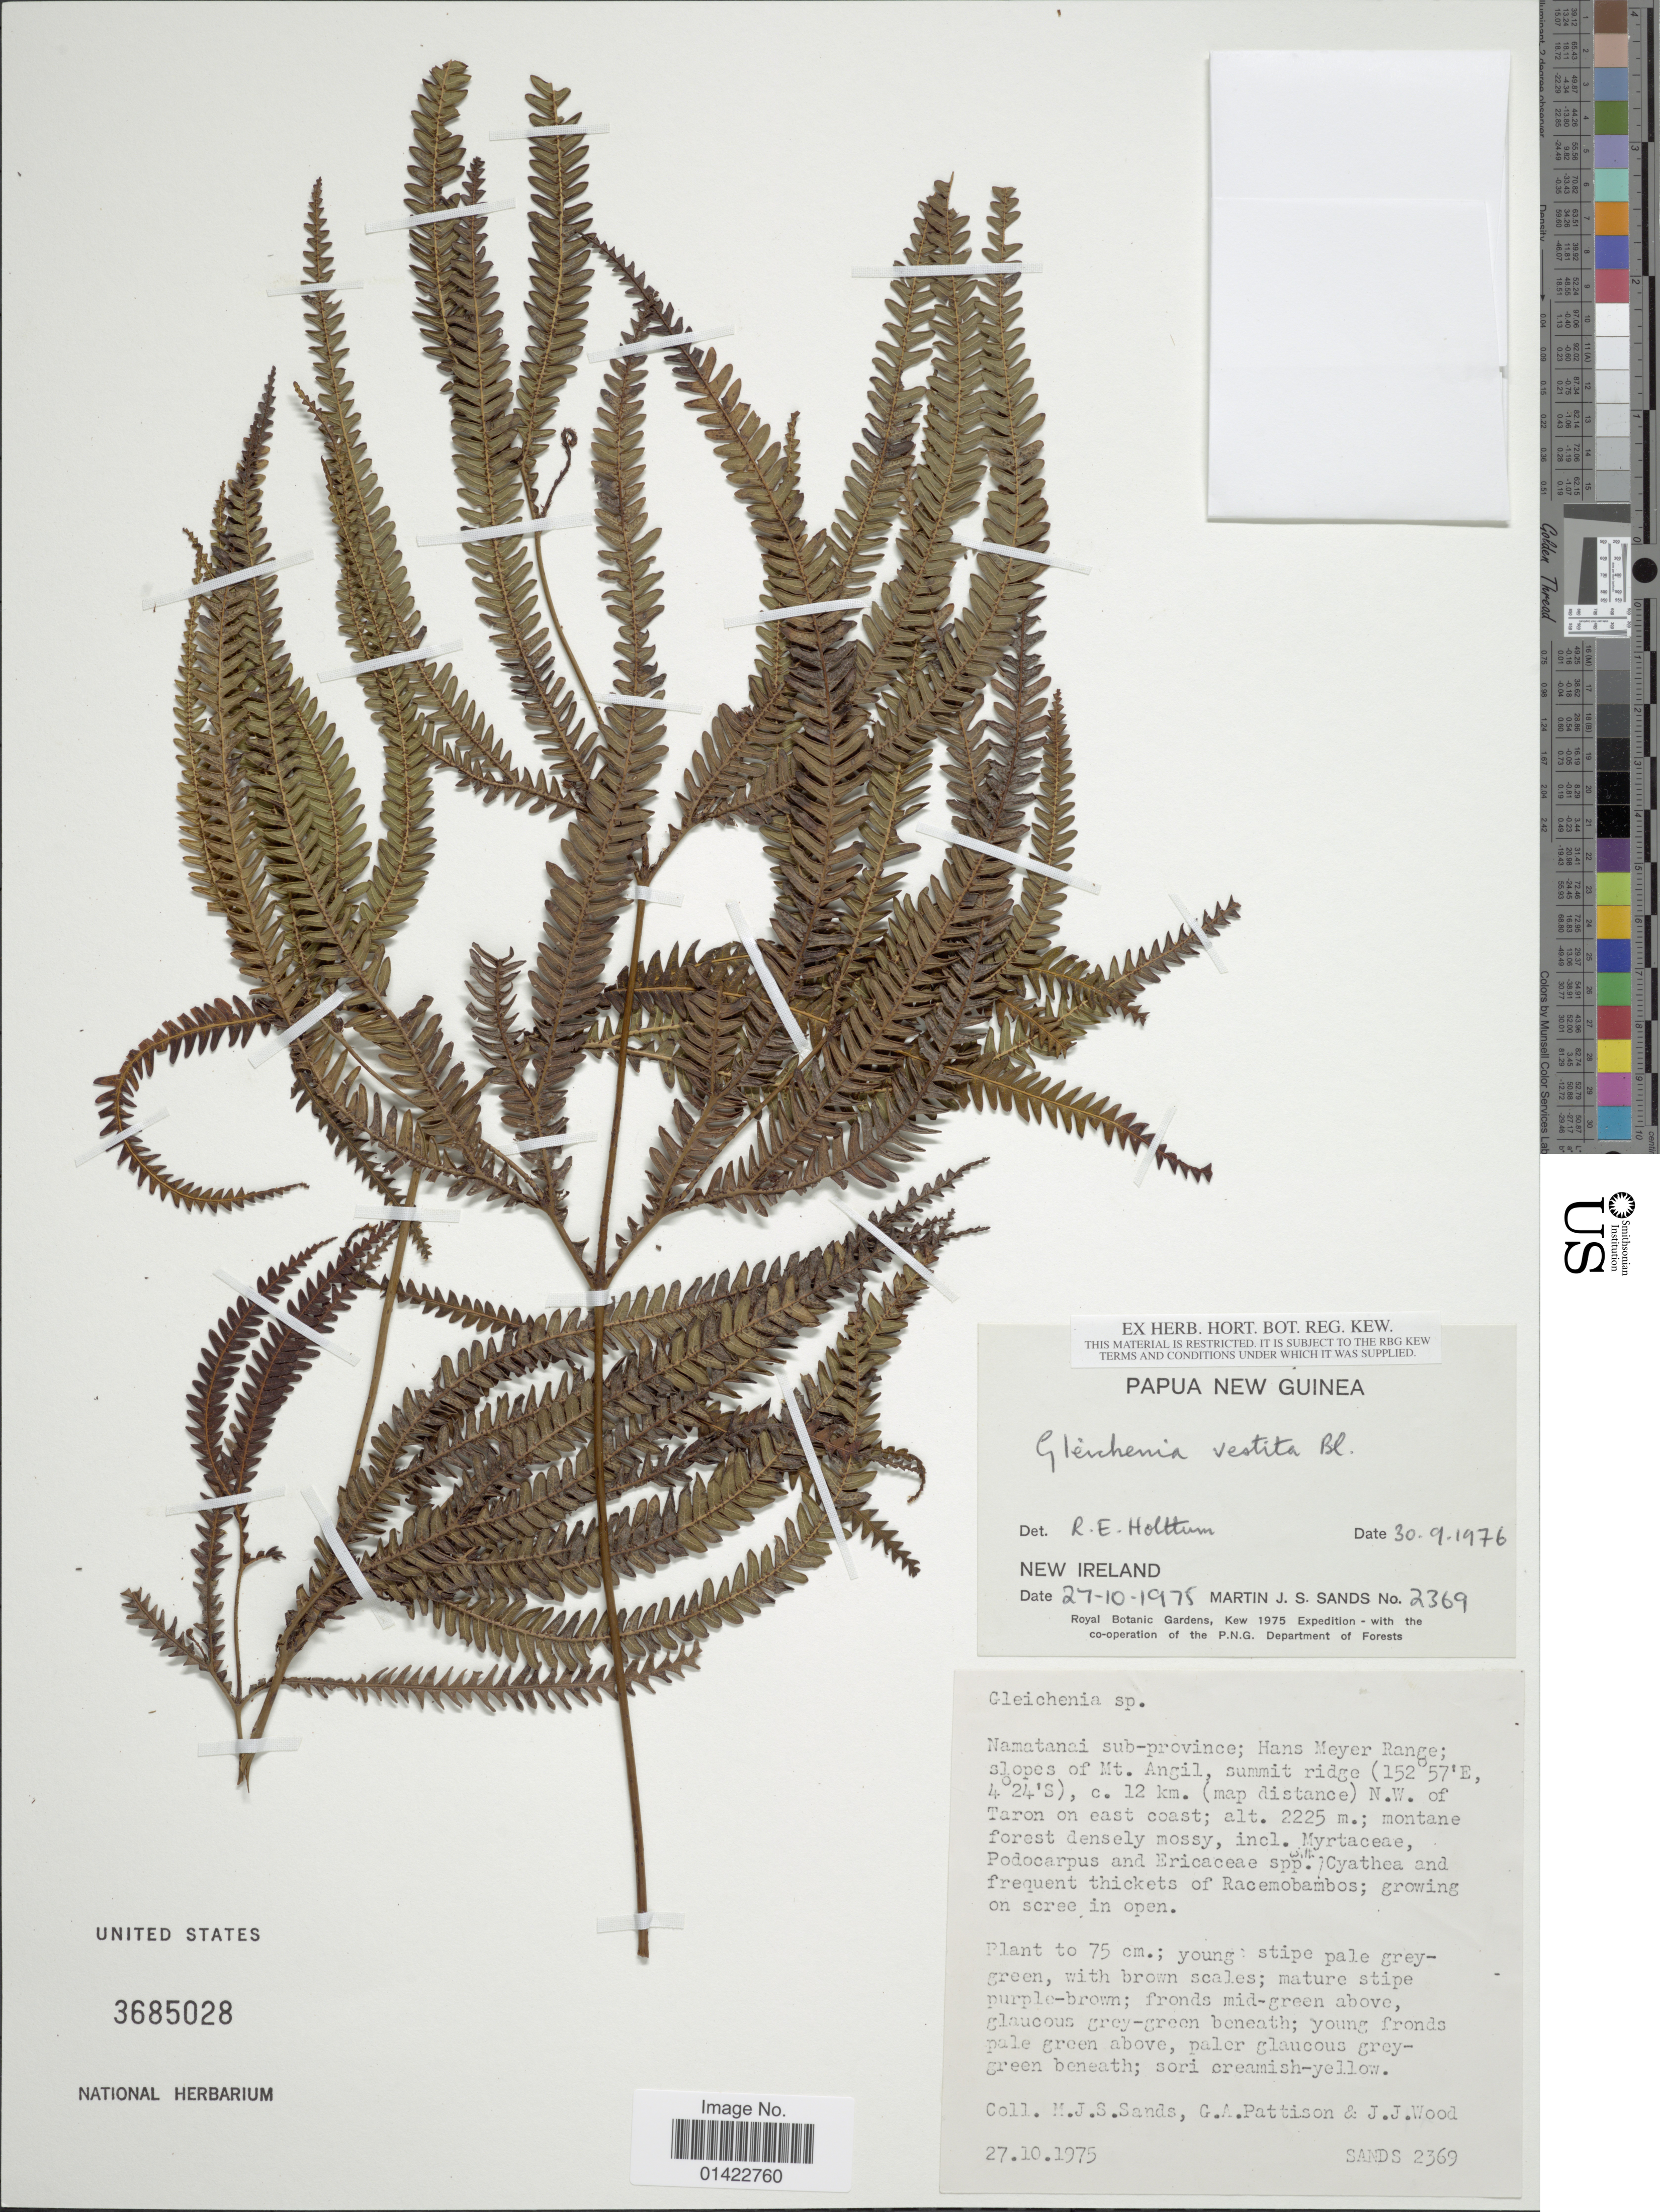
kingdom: Plantae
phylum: Tracheophyta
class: Polypodiopsida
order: Gleicheniales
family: Gleicheniaceae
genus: Sticherus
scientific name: Sticherus vestitus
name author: (Blume) Ching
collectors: M. Sands, G. Pattison & J. Wood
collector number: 2369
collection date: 1975-10-27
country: Papua New Guinea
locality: New Ireland. Namatanai sub-province; Hans Meyer Range; slopes of Mt. Angil, summit ridge, c. 12 km. (map distance) N.W. of Taron on east coast.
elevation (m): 2225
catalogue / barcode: US 3685028